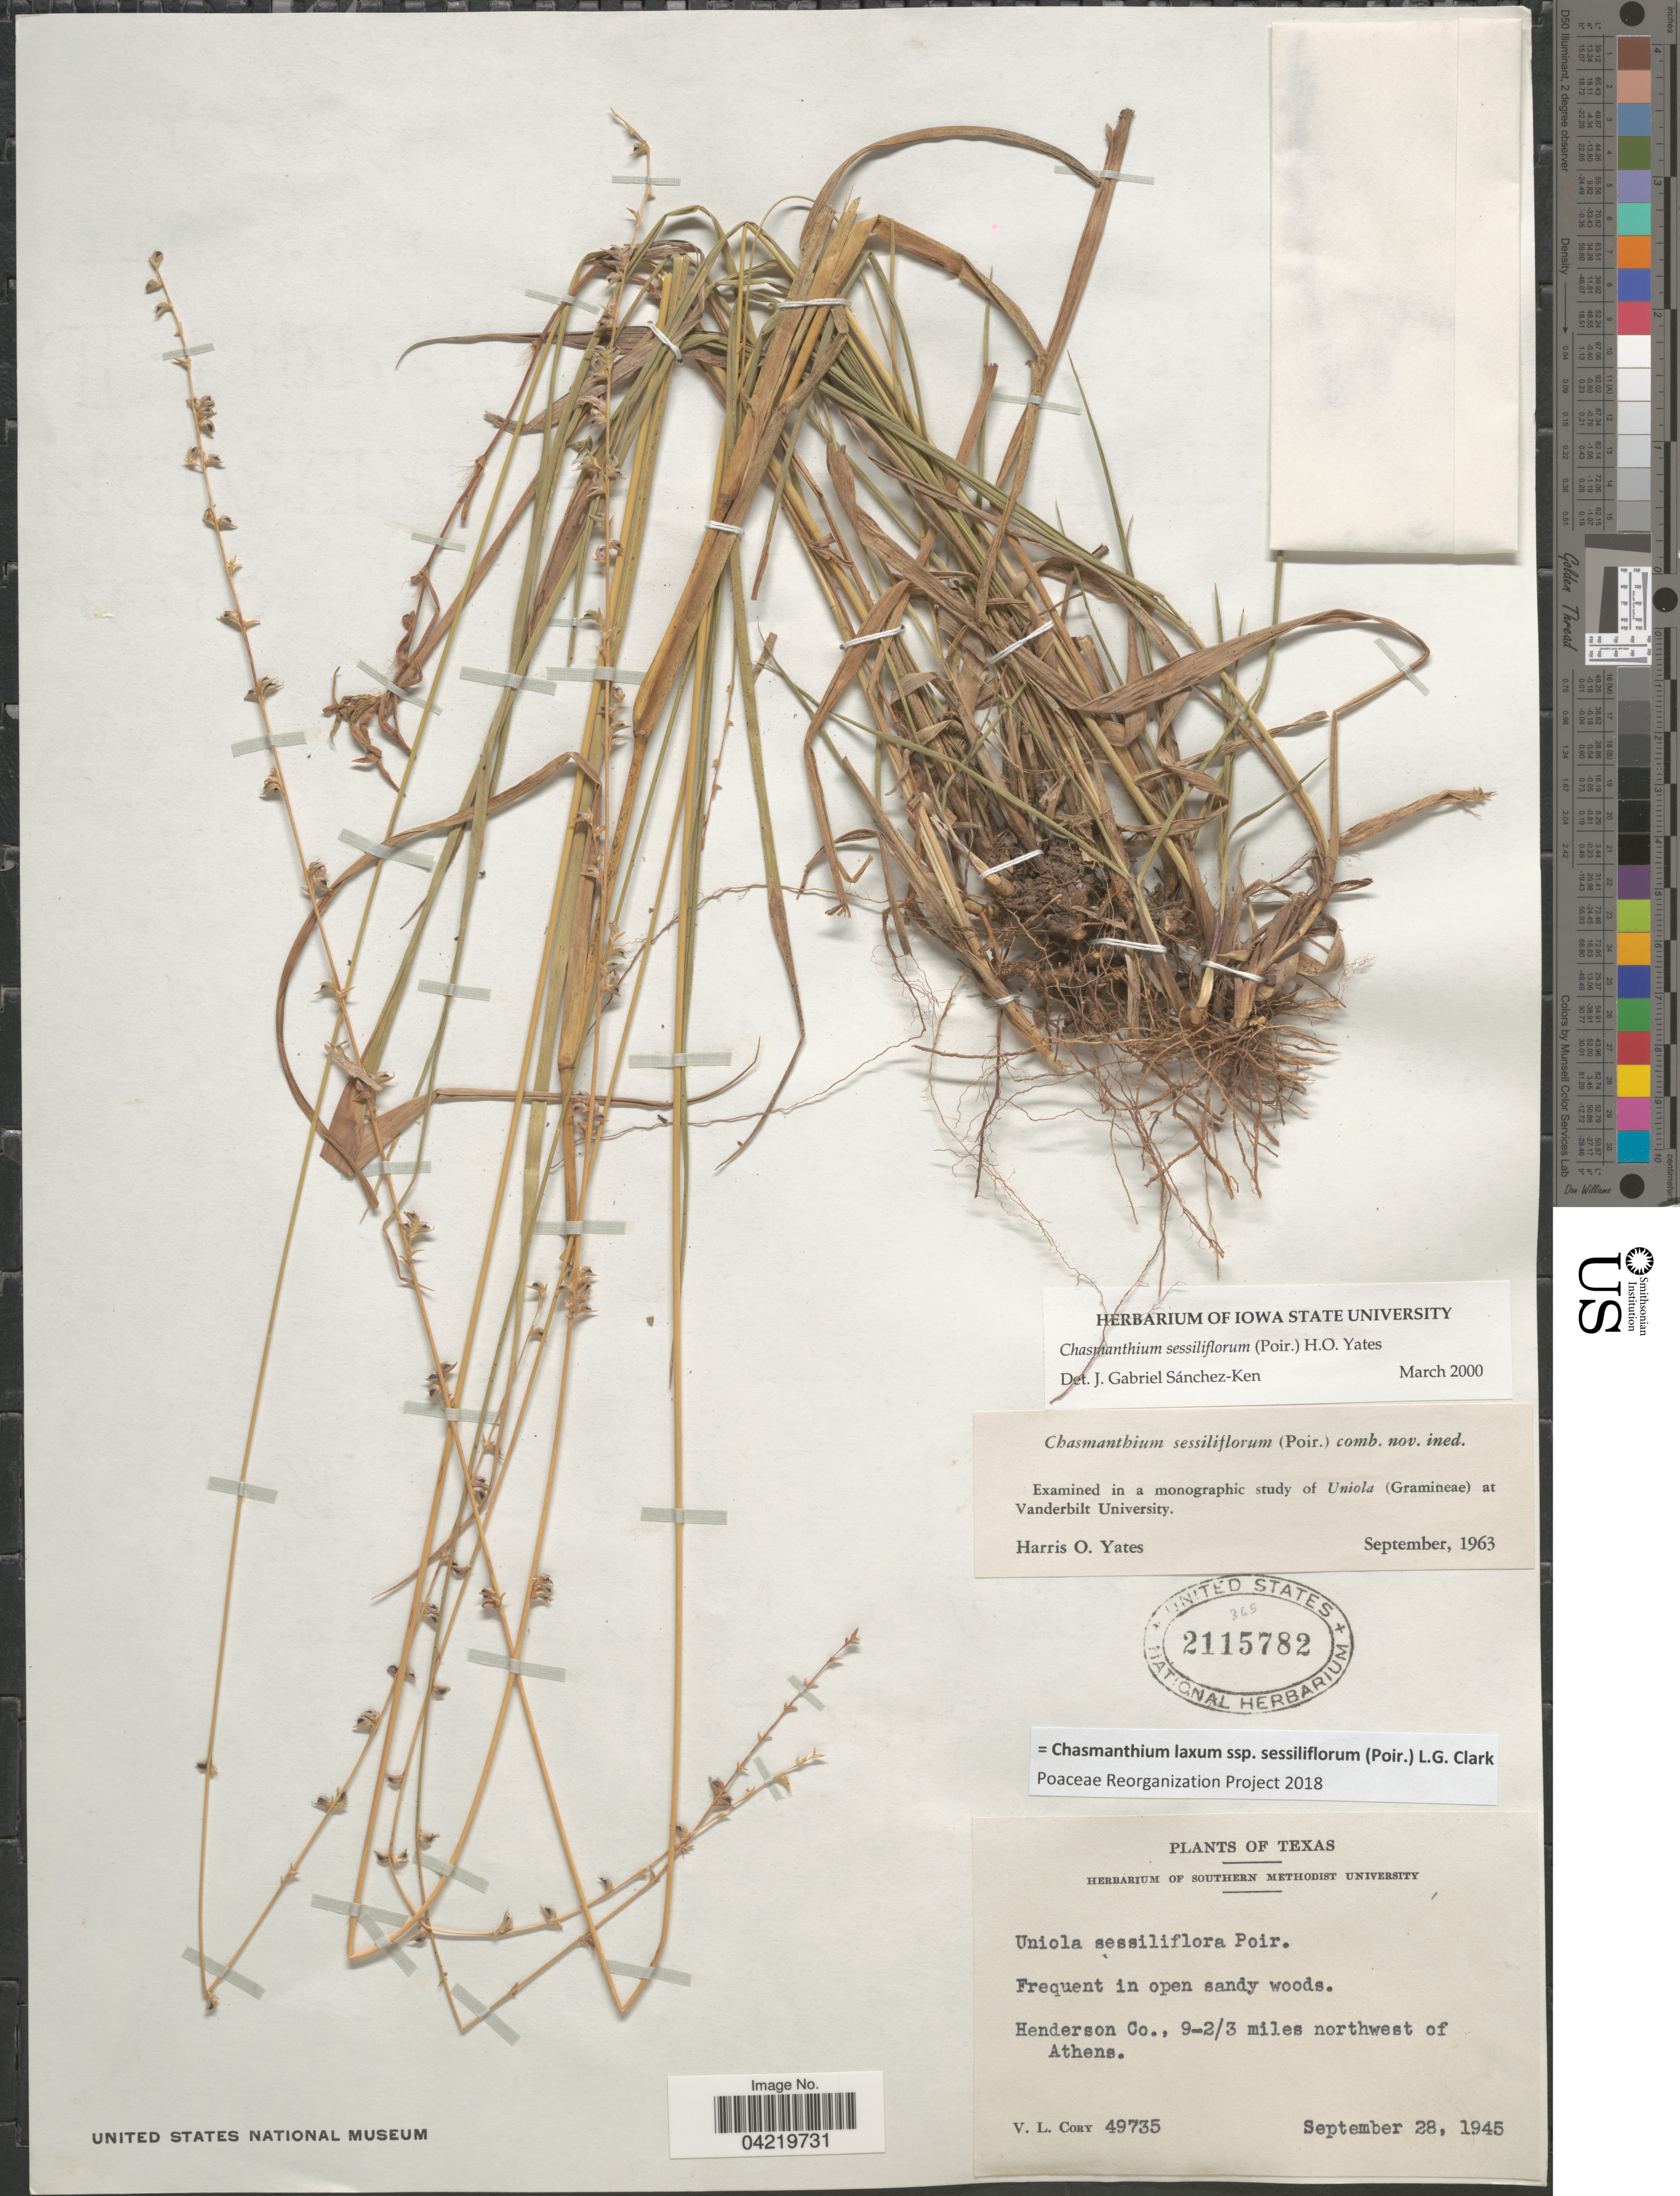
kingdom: Plantae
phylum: Tracheophyta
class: Liliopsida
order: Poales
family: Poaceae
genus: Chasmanthium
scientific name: Chasmanthium laxum subsp. sessiliflorum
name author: (L.) H.O. Yates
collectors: V. Cory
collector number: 49735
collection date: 1945-09-28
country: United States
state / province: Texas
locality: Frequent in open sandy woods. Henderson Co., 9-2/3 miles northwest of Athens.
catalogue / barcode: US 2115782